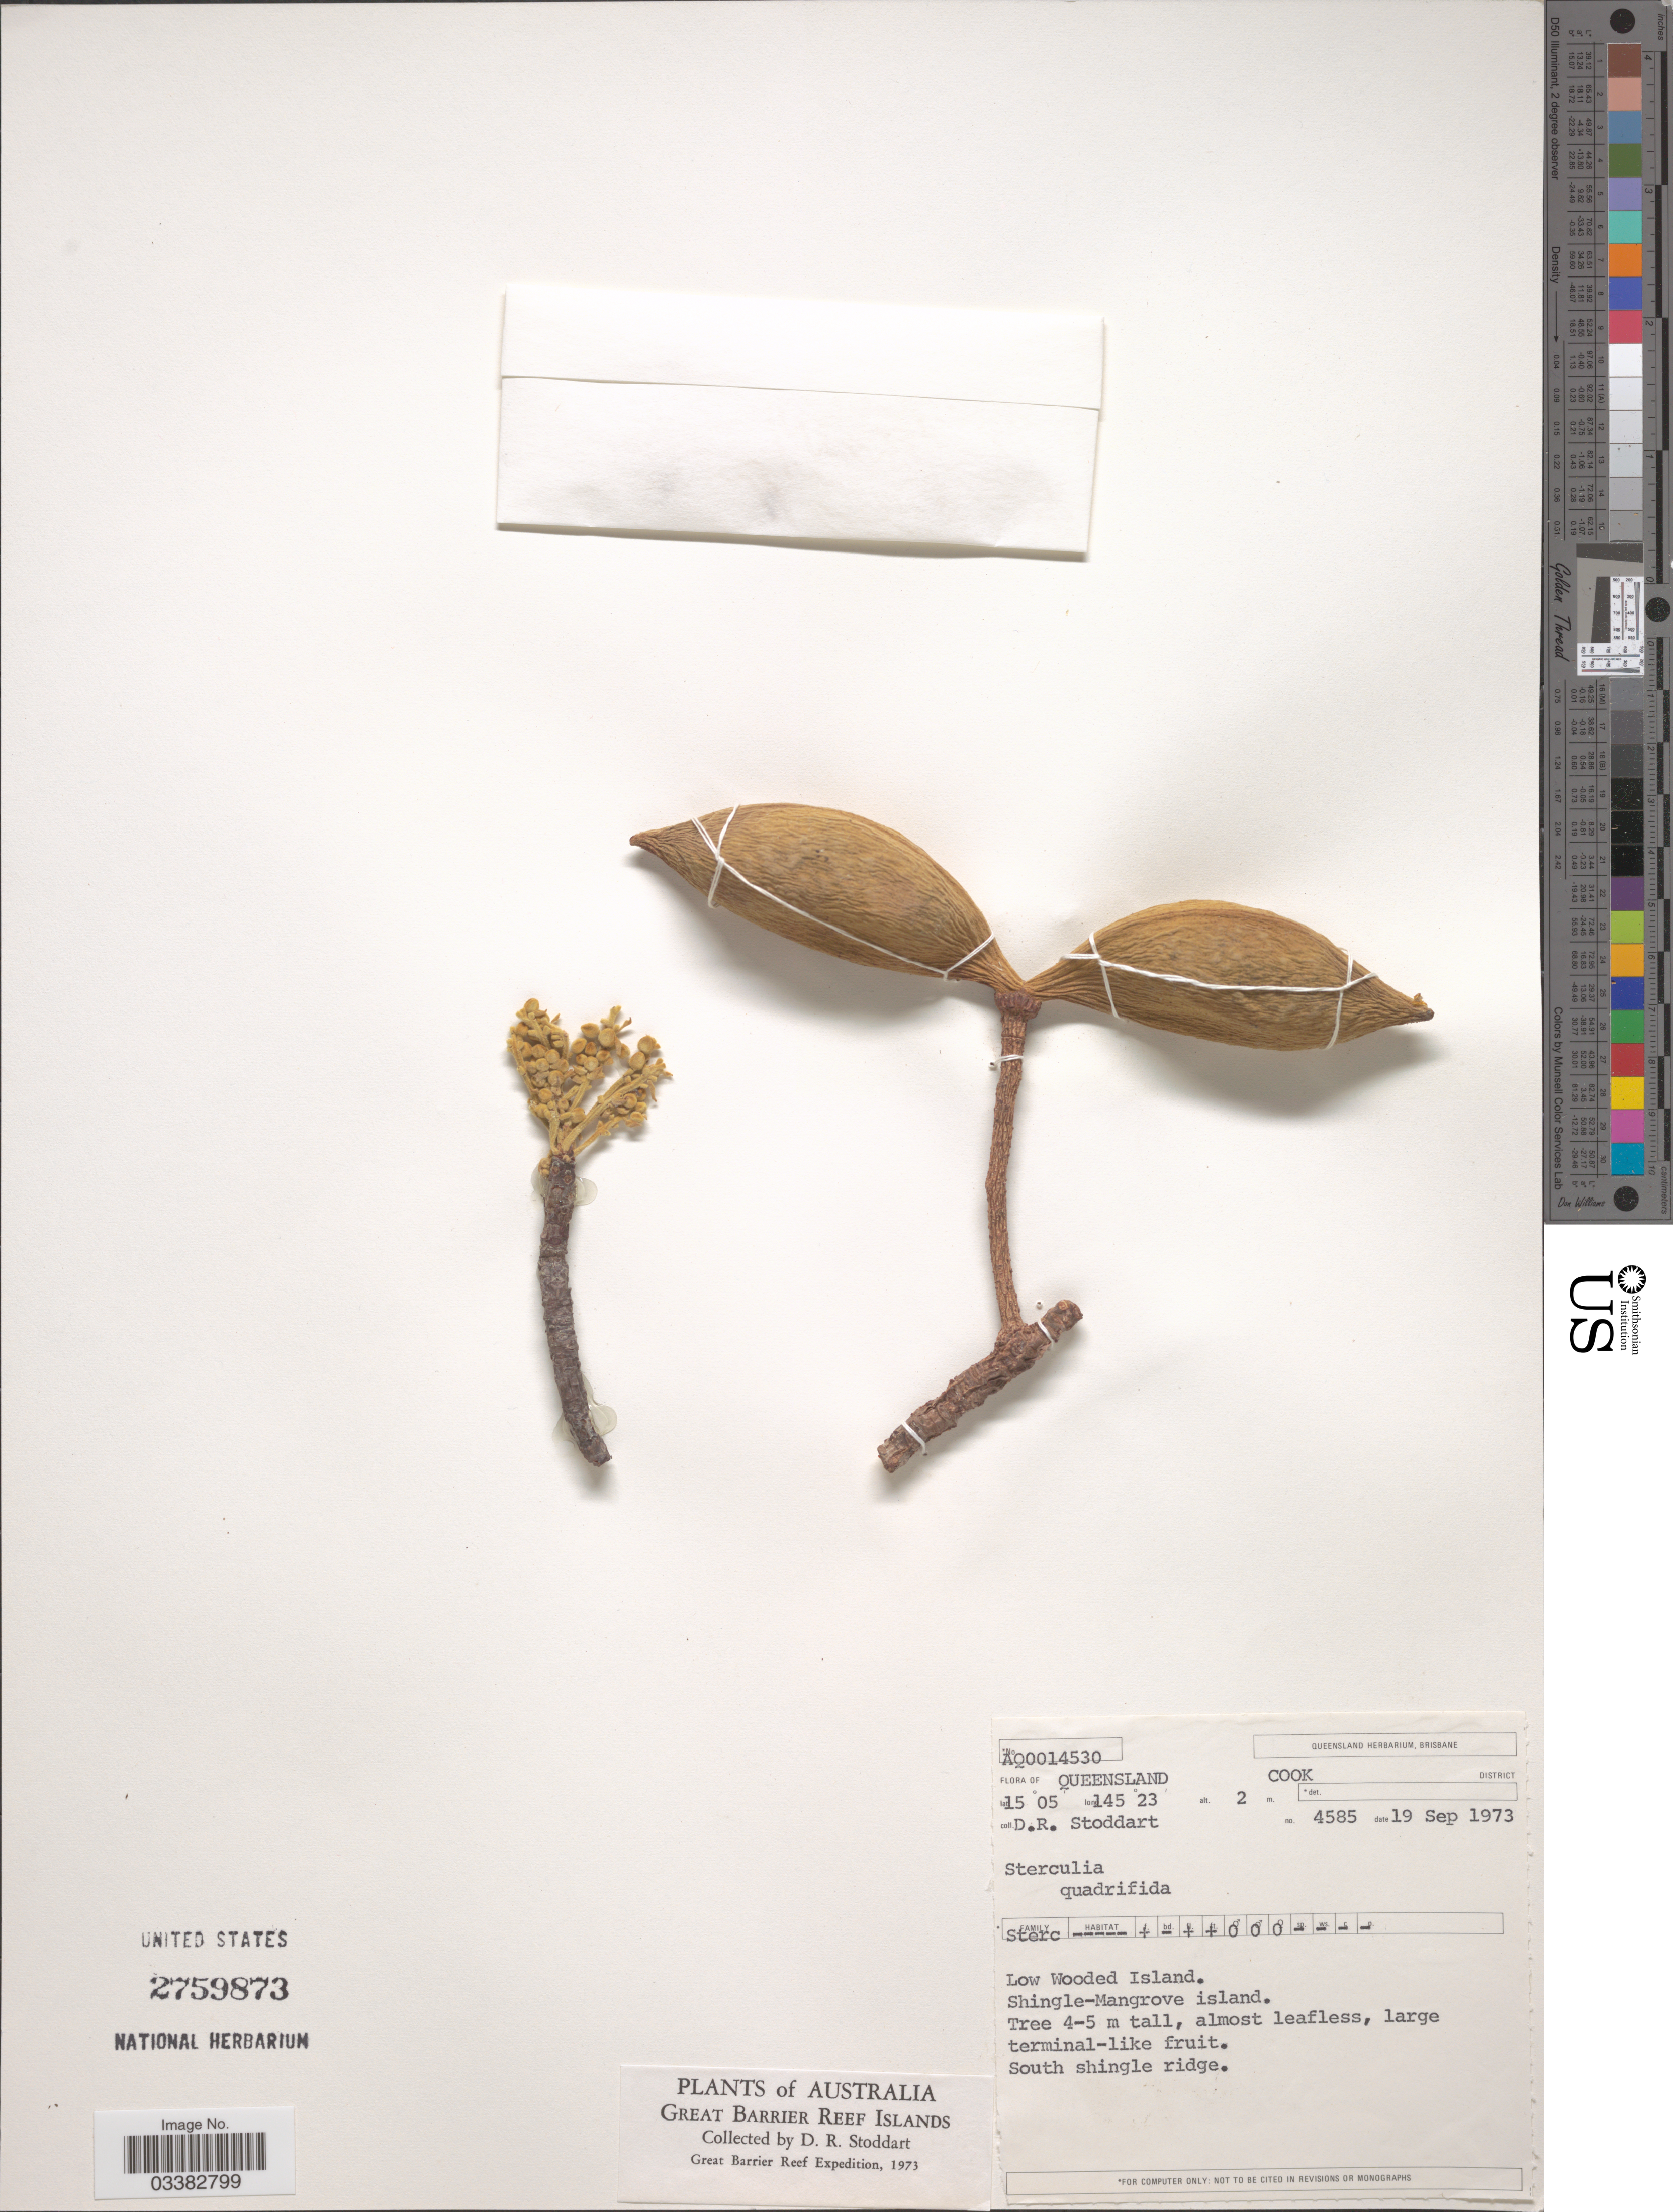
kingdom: Plantae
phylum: Tracheophyta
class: Magnoliopsida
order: Malvales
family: Malvaceae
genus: Sterculia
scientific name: Sterculia quadrifida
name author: R. Br.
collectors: D. R. Stoddart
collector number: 4585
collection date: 1973-09-19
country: Australia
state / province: Queensland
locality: Cook District. Low Wooded Island. Great Barrier Reef Islands. Great Barrier Reef.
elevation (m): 2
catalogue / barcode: US 2759873